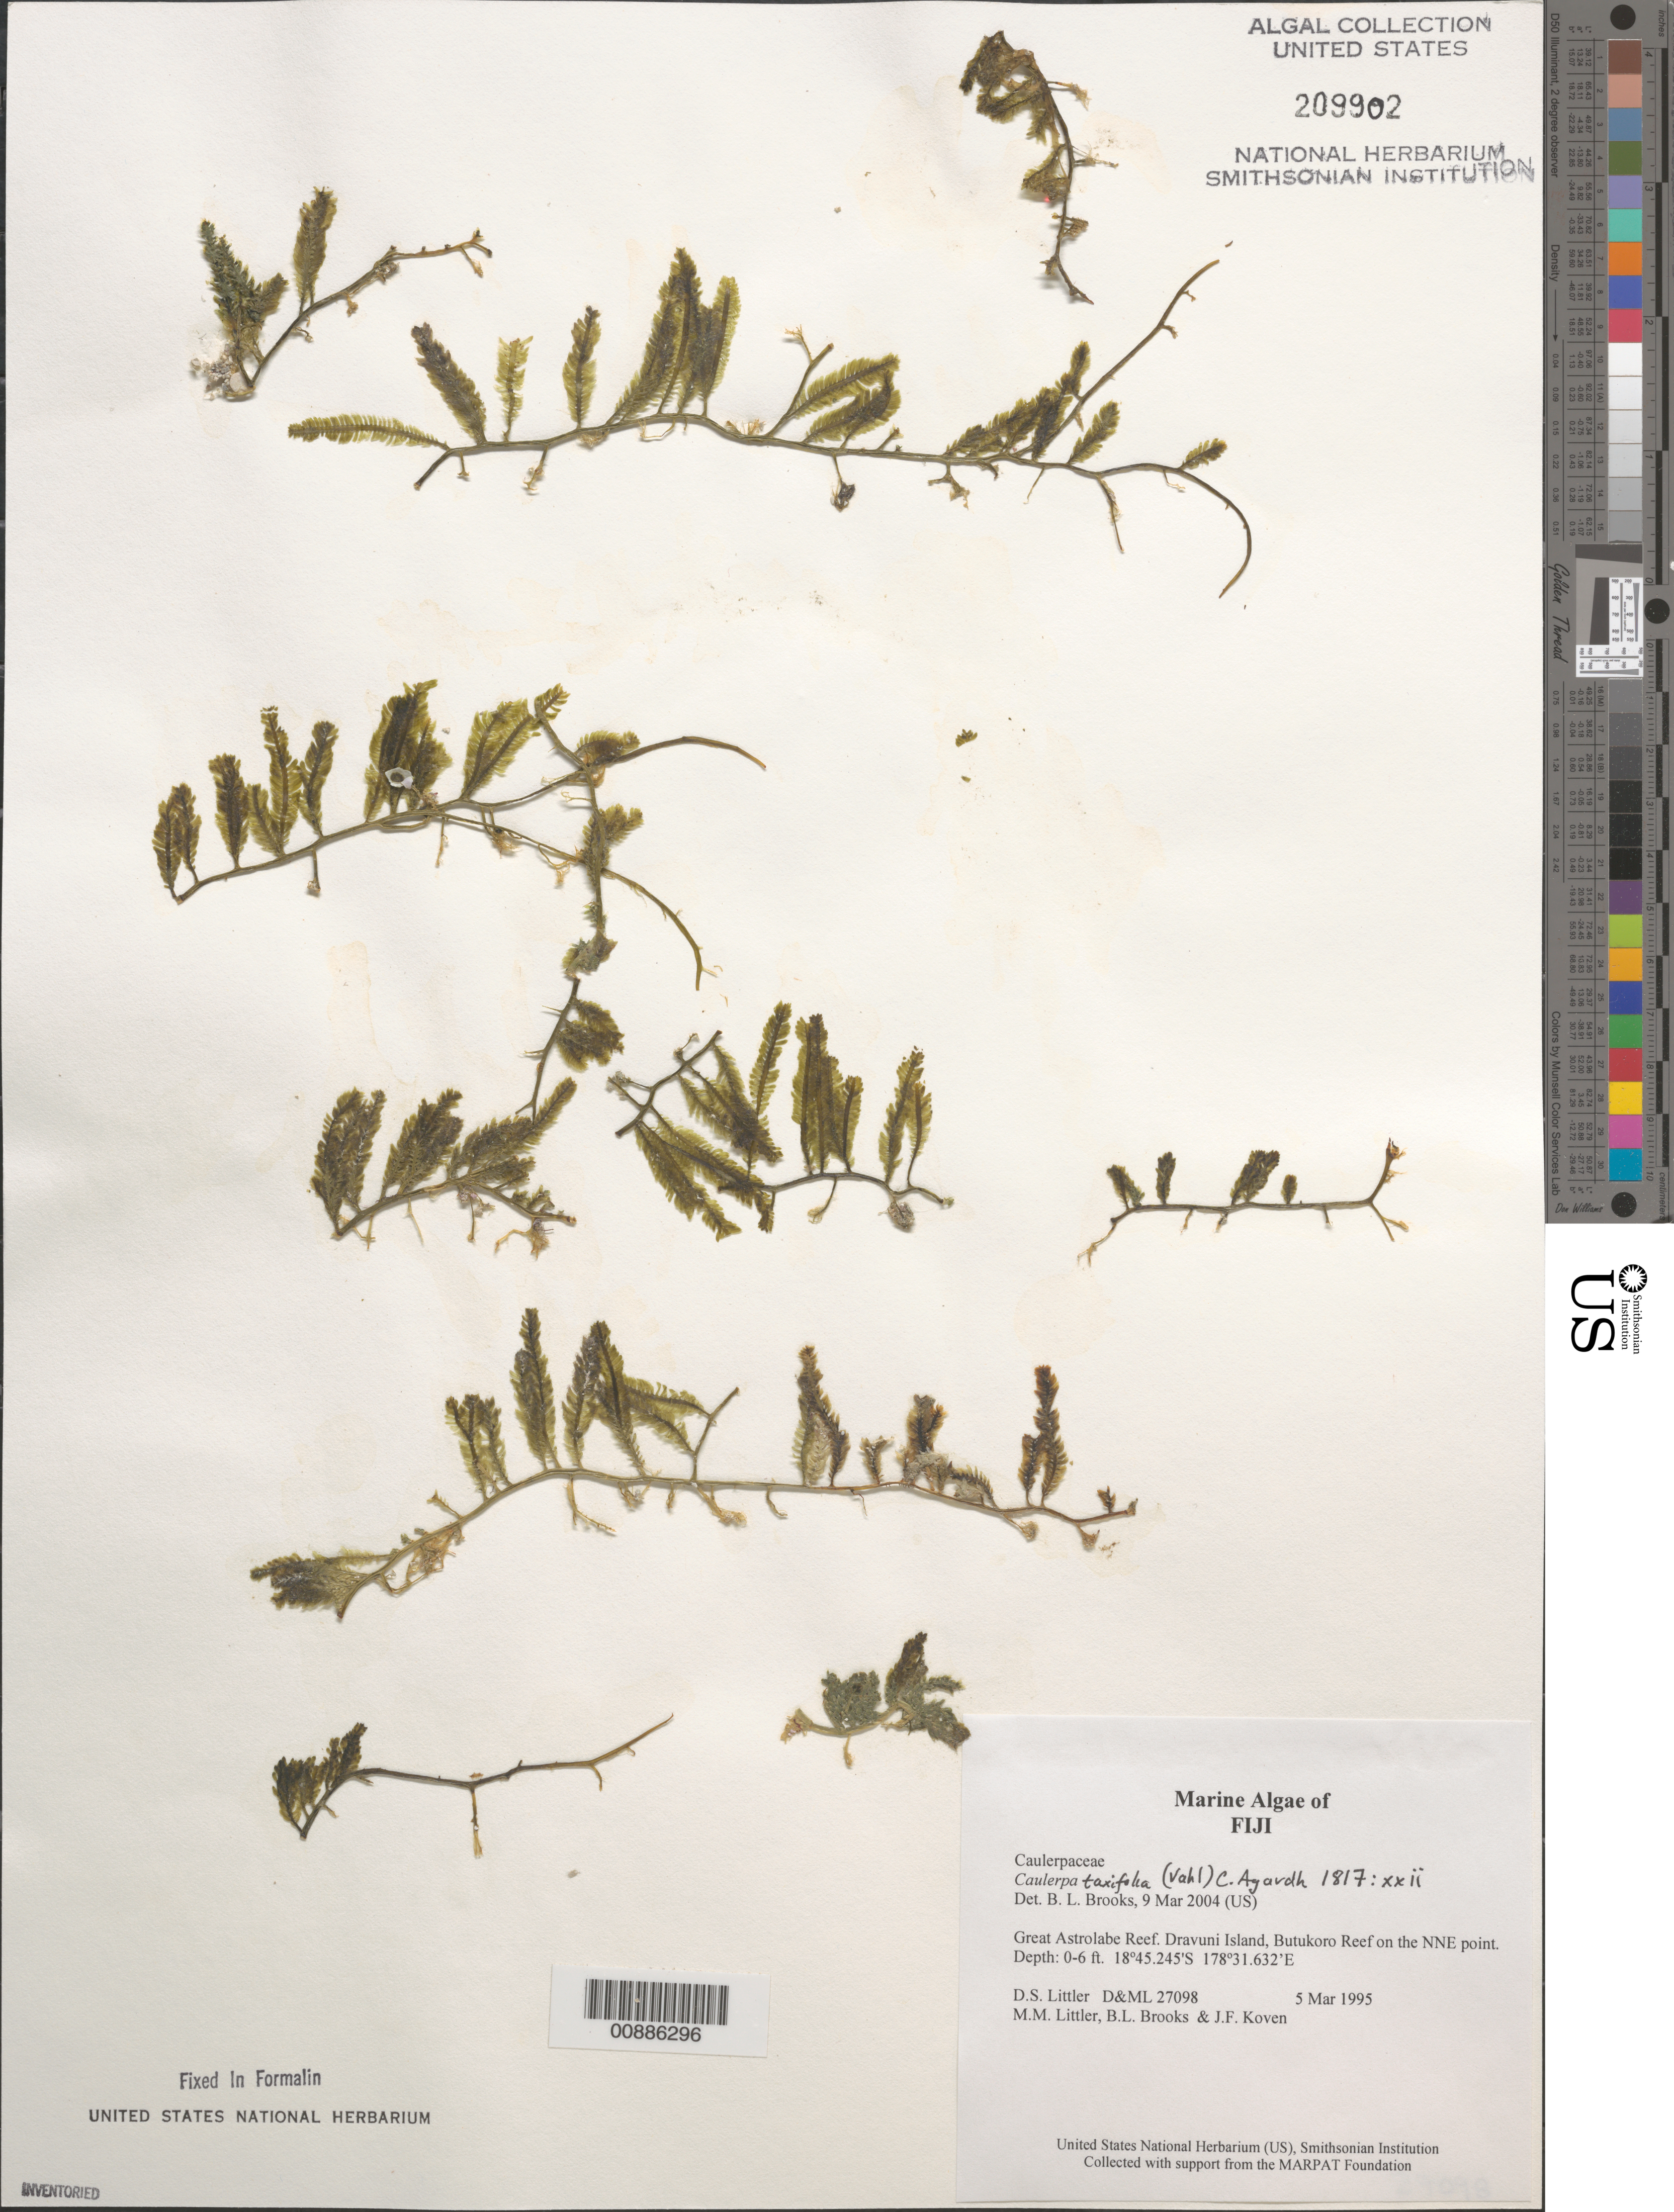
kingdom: Plantae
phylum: Chlorophyta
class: Ulvophyceae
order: Bryopsidales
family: Caulerpaceae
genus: Caulerpa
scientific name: Caulerpa taxifolia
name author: (M. Vahl) C. Agardh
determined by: Brooks, B. L., (BOT), Smithsonian Institution - National Museum of Natural History (UNITED STATES)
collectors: D. S. Littler, M. M. Littler, B. Brooks & J. Koven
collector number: D&ML 27098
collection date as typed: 05 Mar 1995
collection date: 1995-03-05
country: Fiji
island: Dravuni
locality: Great Astrolabe Reef, Butukoro Reef on the north northeast point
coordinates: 18 45.245'S, 178 31.632'E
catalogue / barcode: US 209902